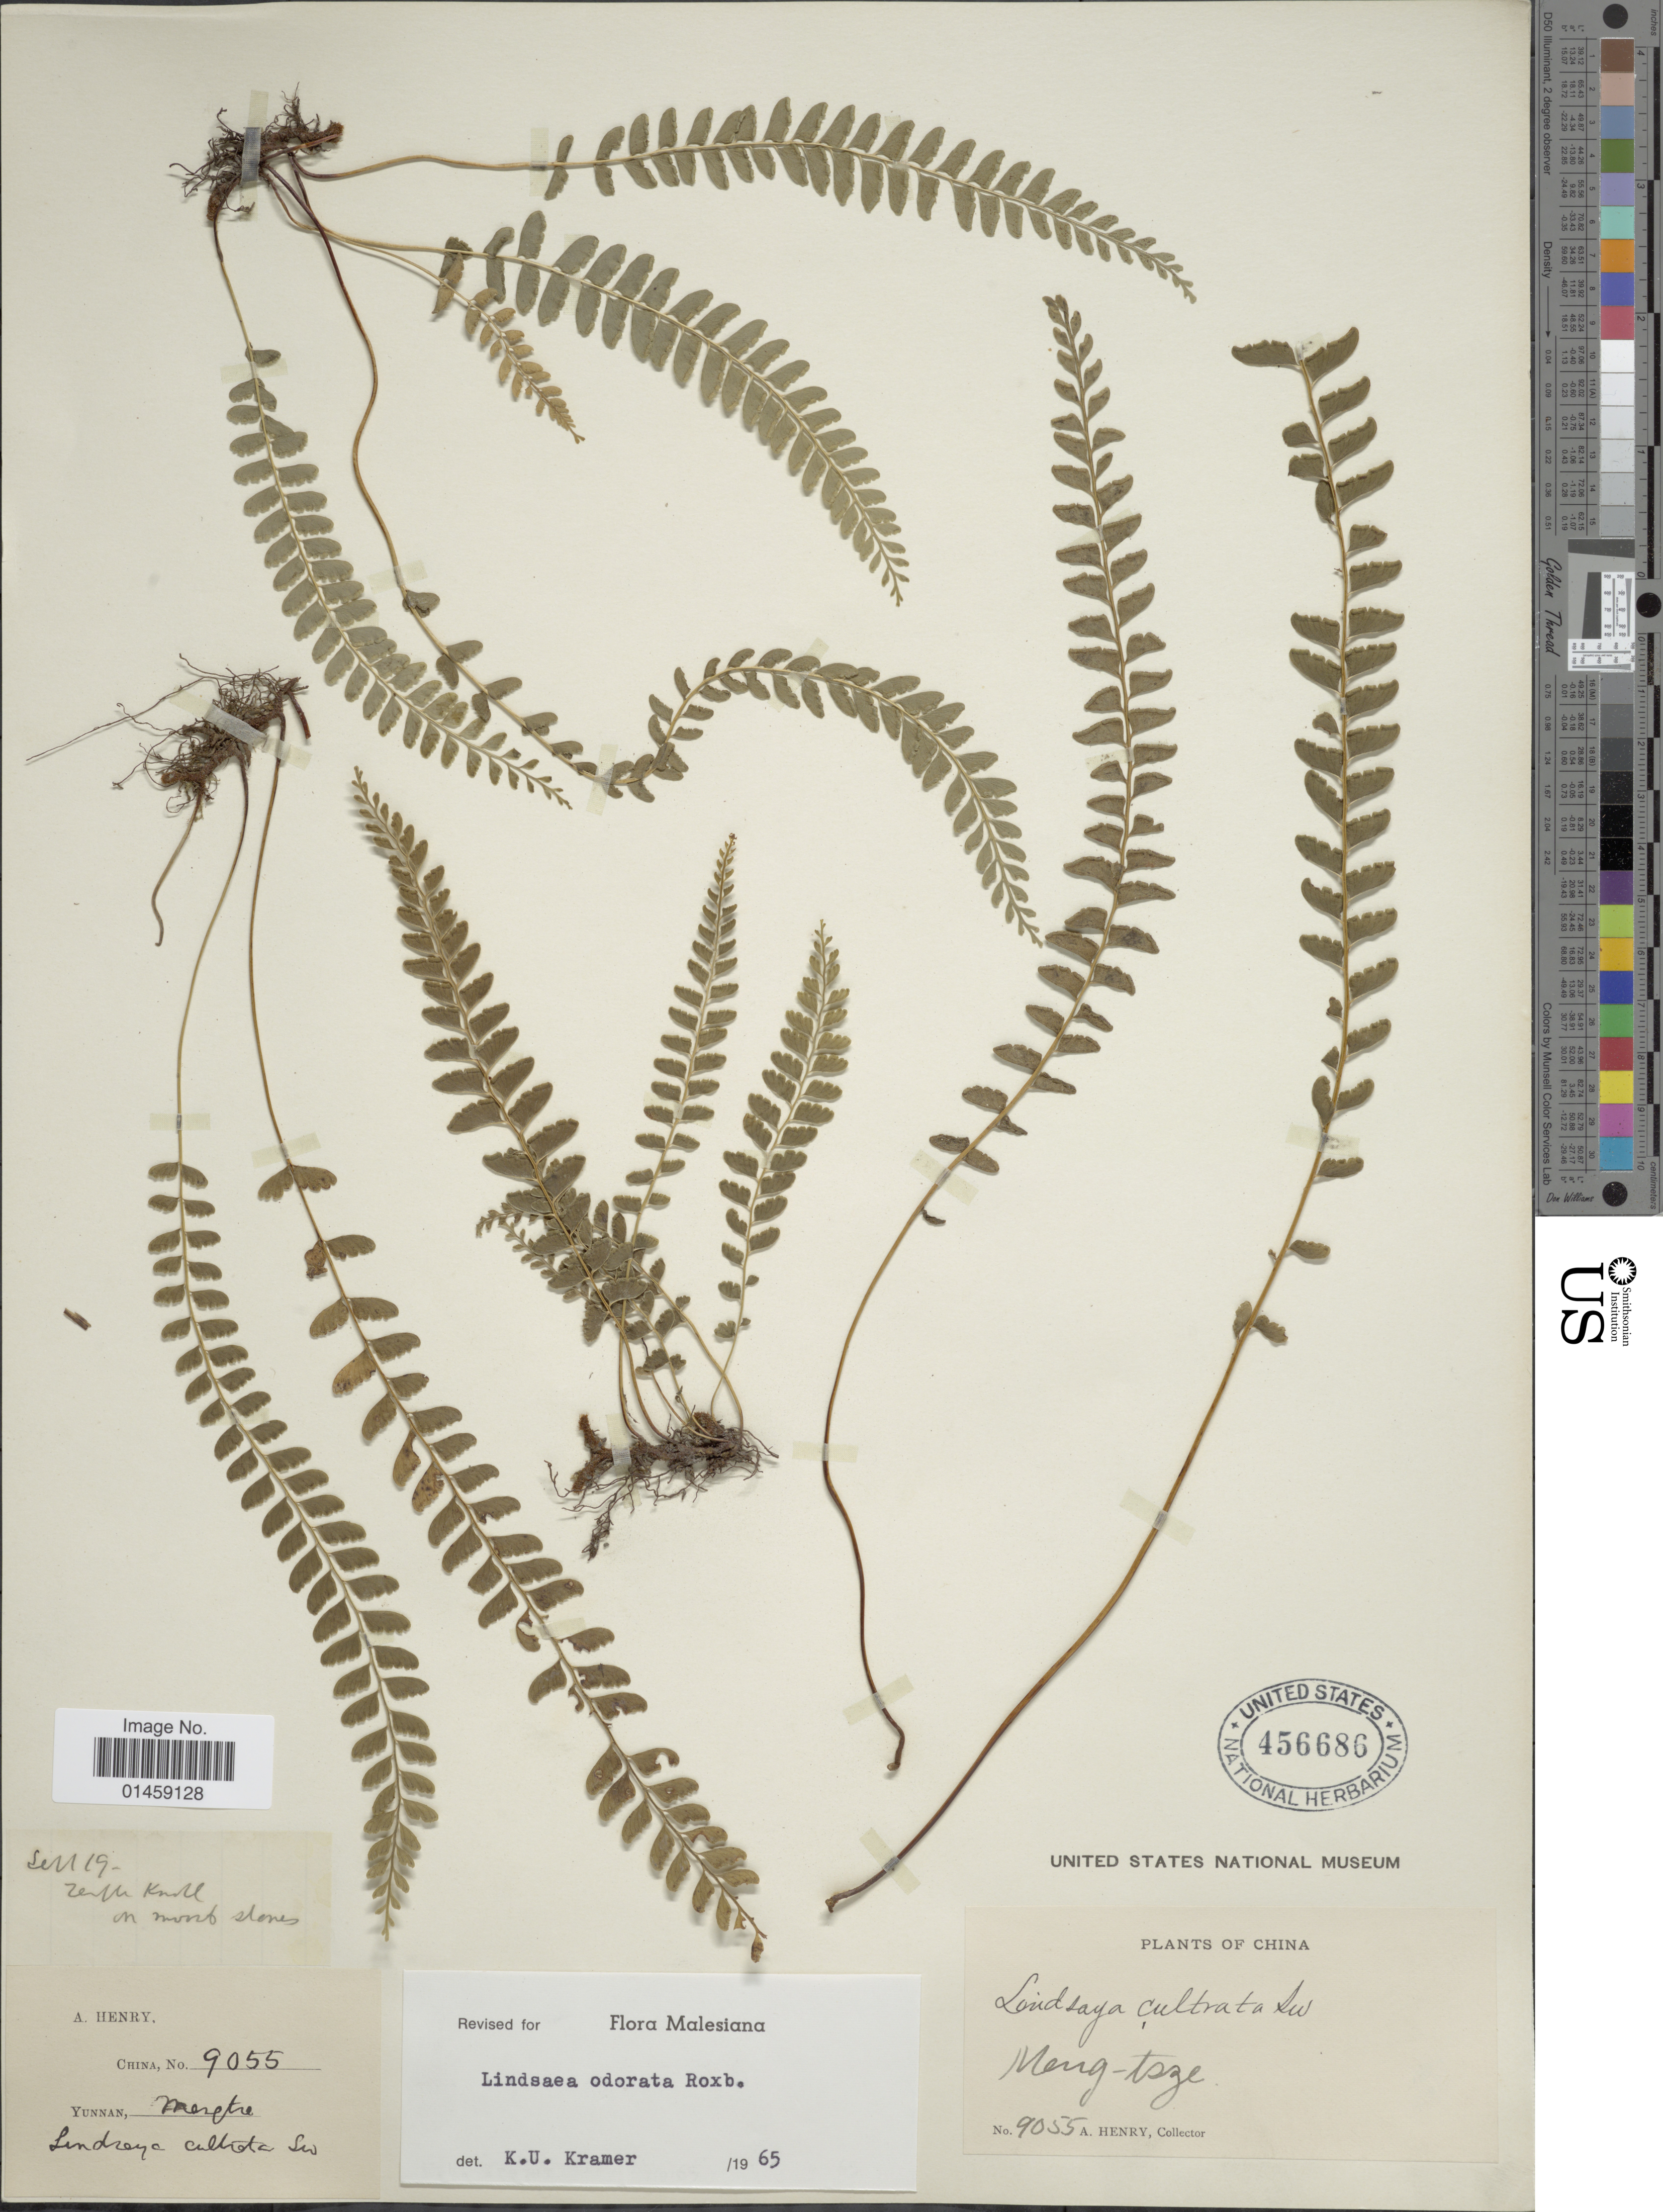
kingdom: Plantae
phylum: Tracheophyta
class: Polypodiopsida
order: Polypodiales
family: Lindsaeaceae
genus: Lindsaea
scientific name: Lindsaea odorata var. odorata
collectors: A. Henry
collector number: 9055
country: China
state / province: Yunnan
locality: China, Meng-tsze.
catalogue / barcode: US 456686